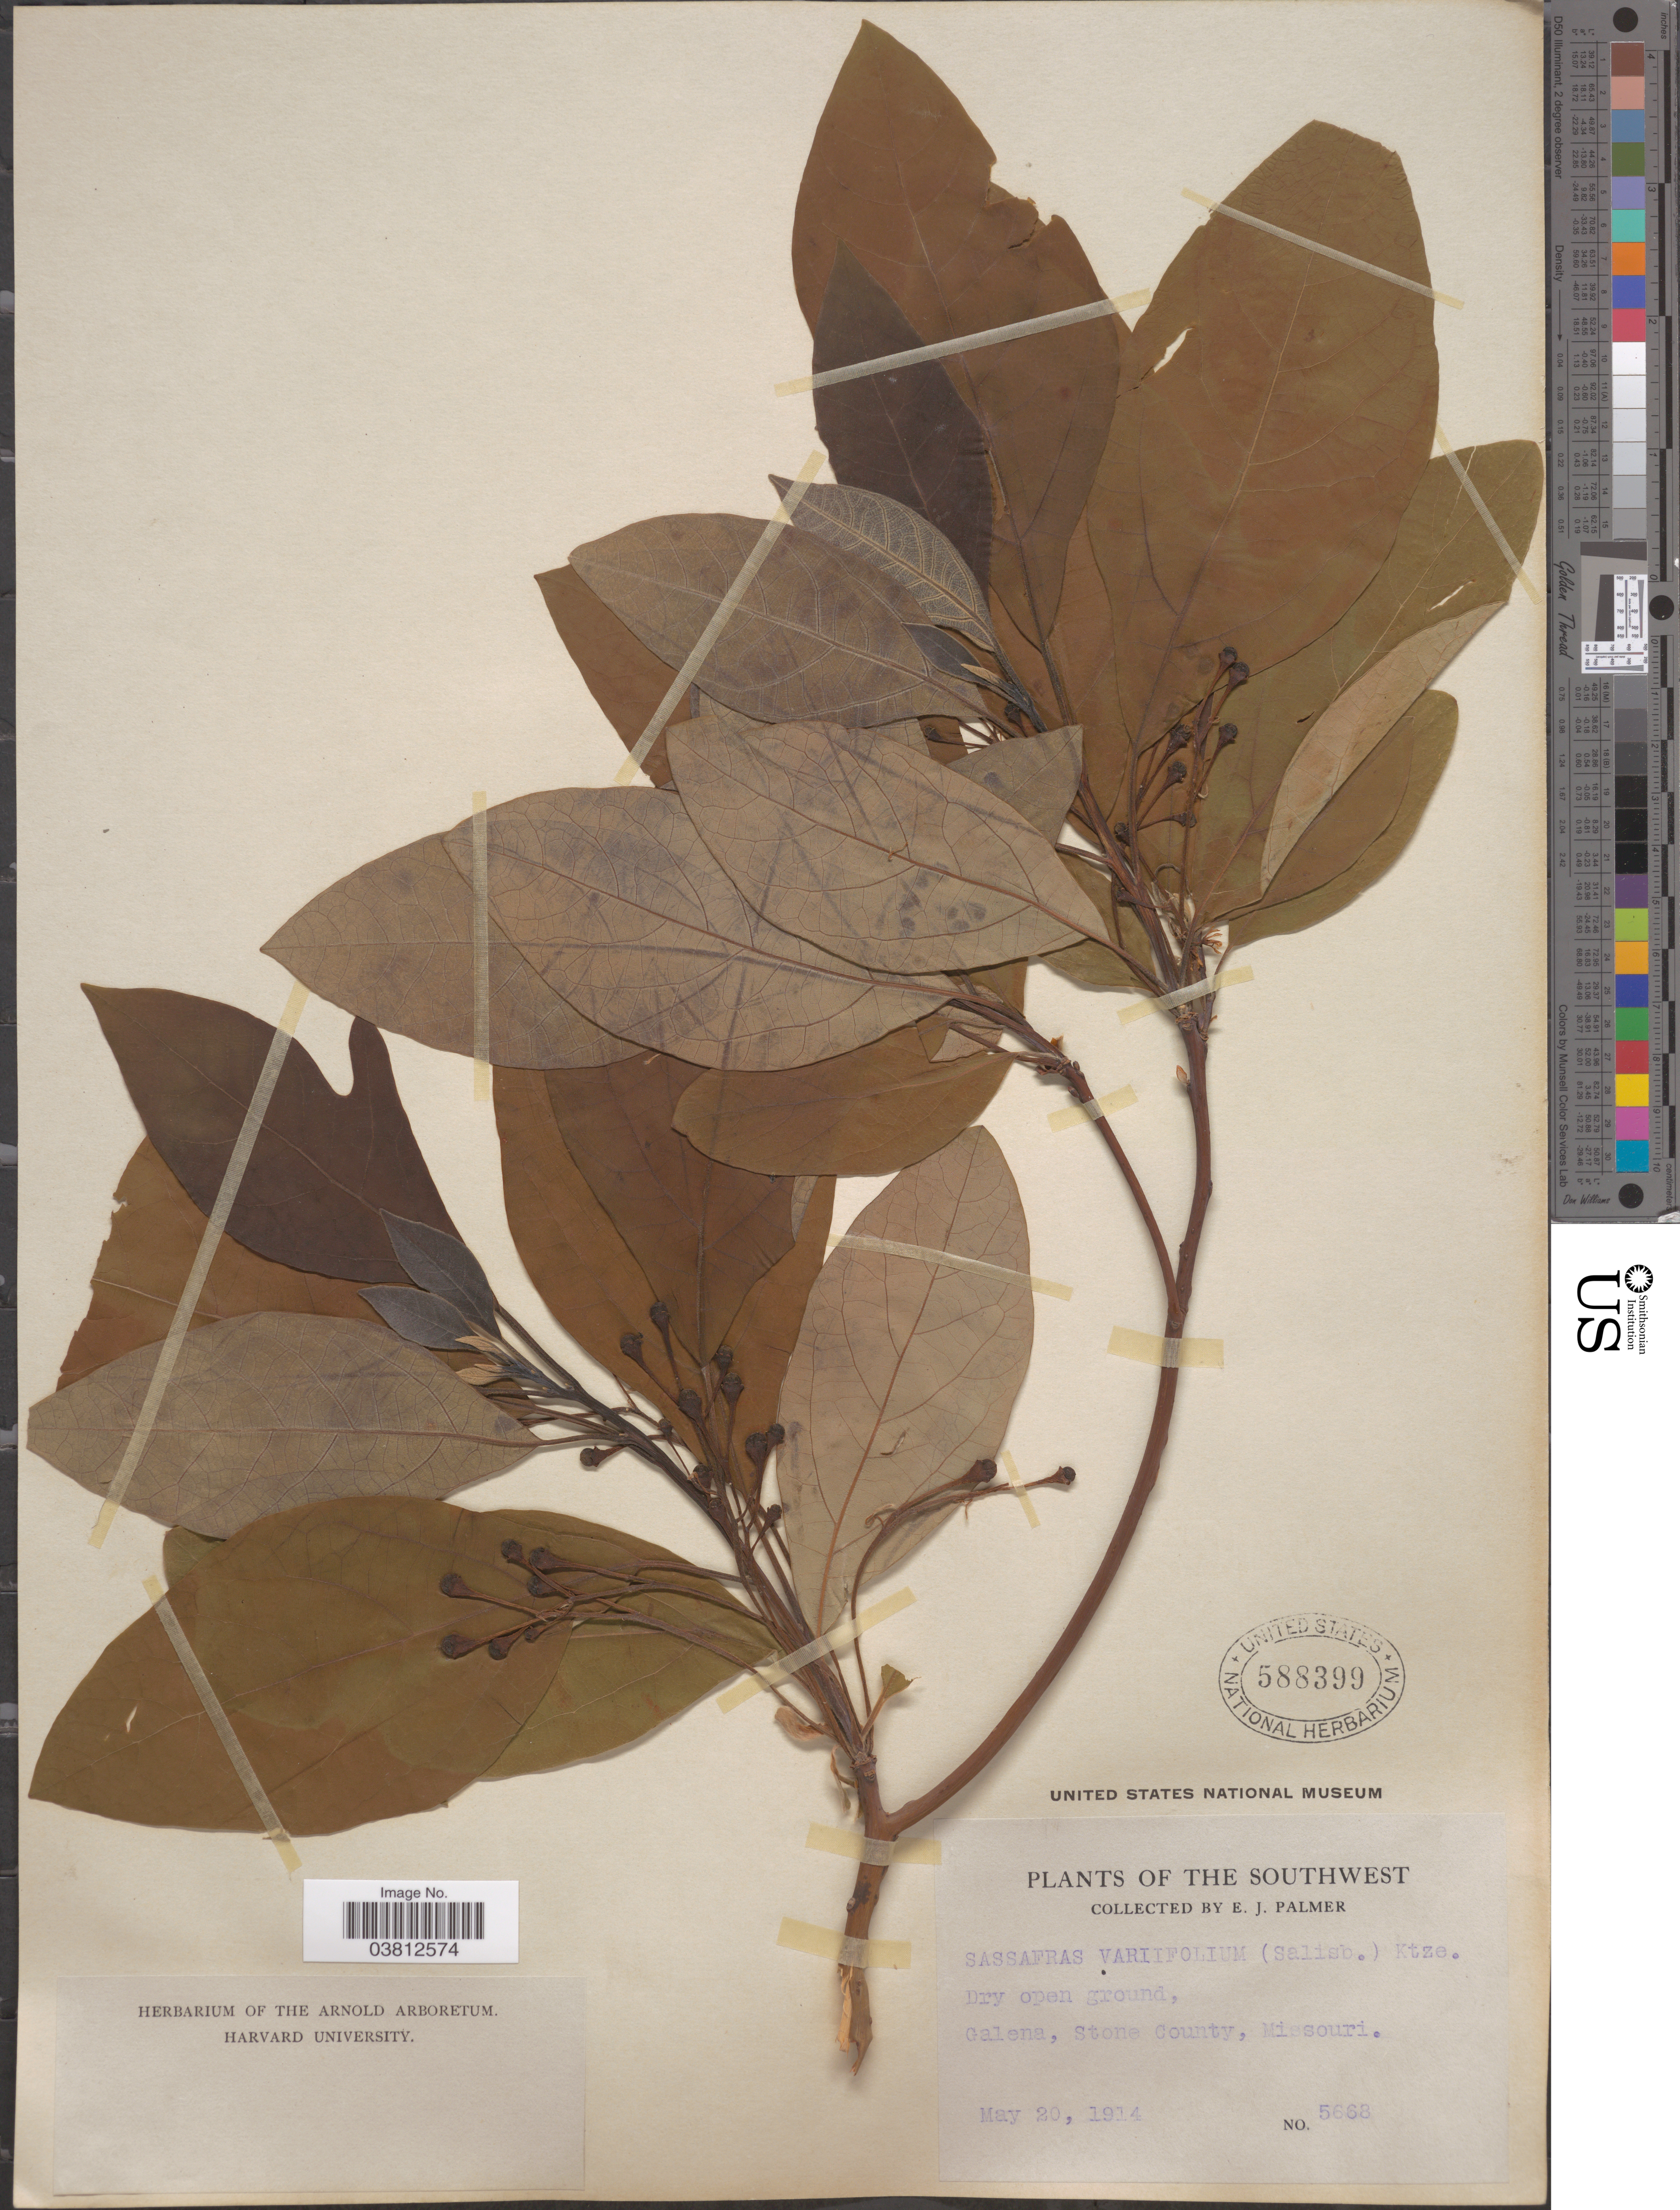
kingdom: Plantae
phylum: Tracheophyta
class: Magnoliopsida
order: Laurales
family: Lauraceae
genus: Sassafras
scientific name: Sassafras albidum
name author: (Nutt.) Nees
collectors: E. J. Palmer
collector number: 5668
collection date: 1914-05-20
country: United States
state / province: Missouri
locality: Southwest. Galena, Stone County.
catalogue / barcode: US 588399